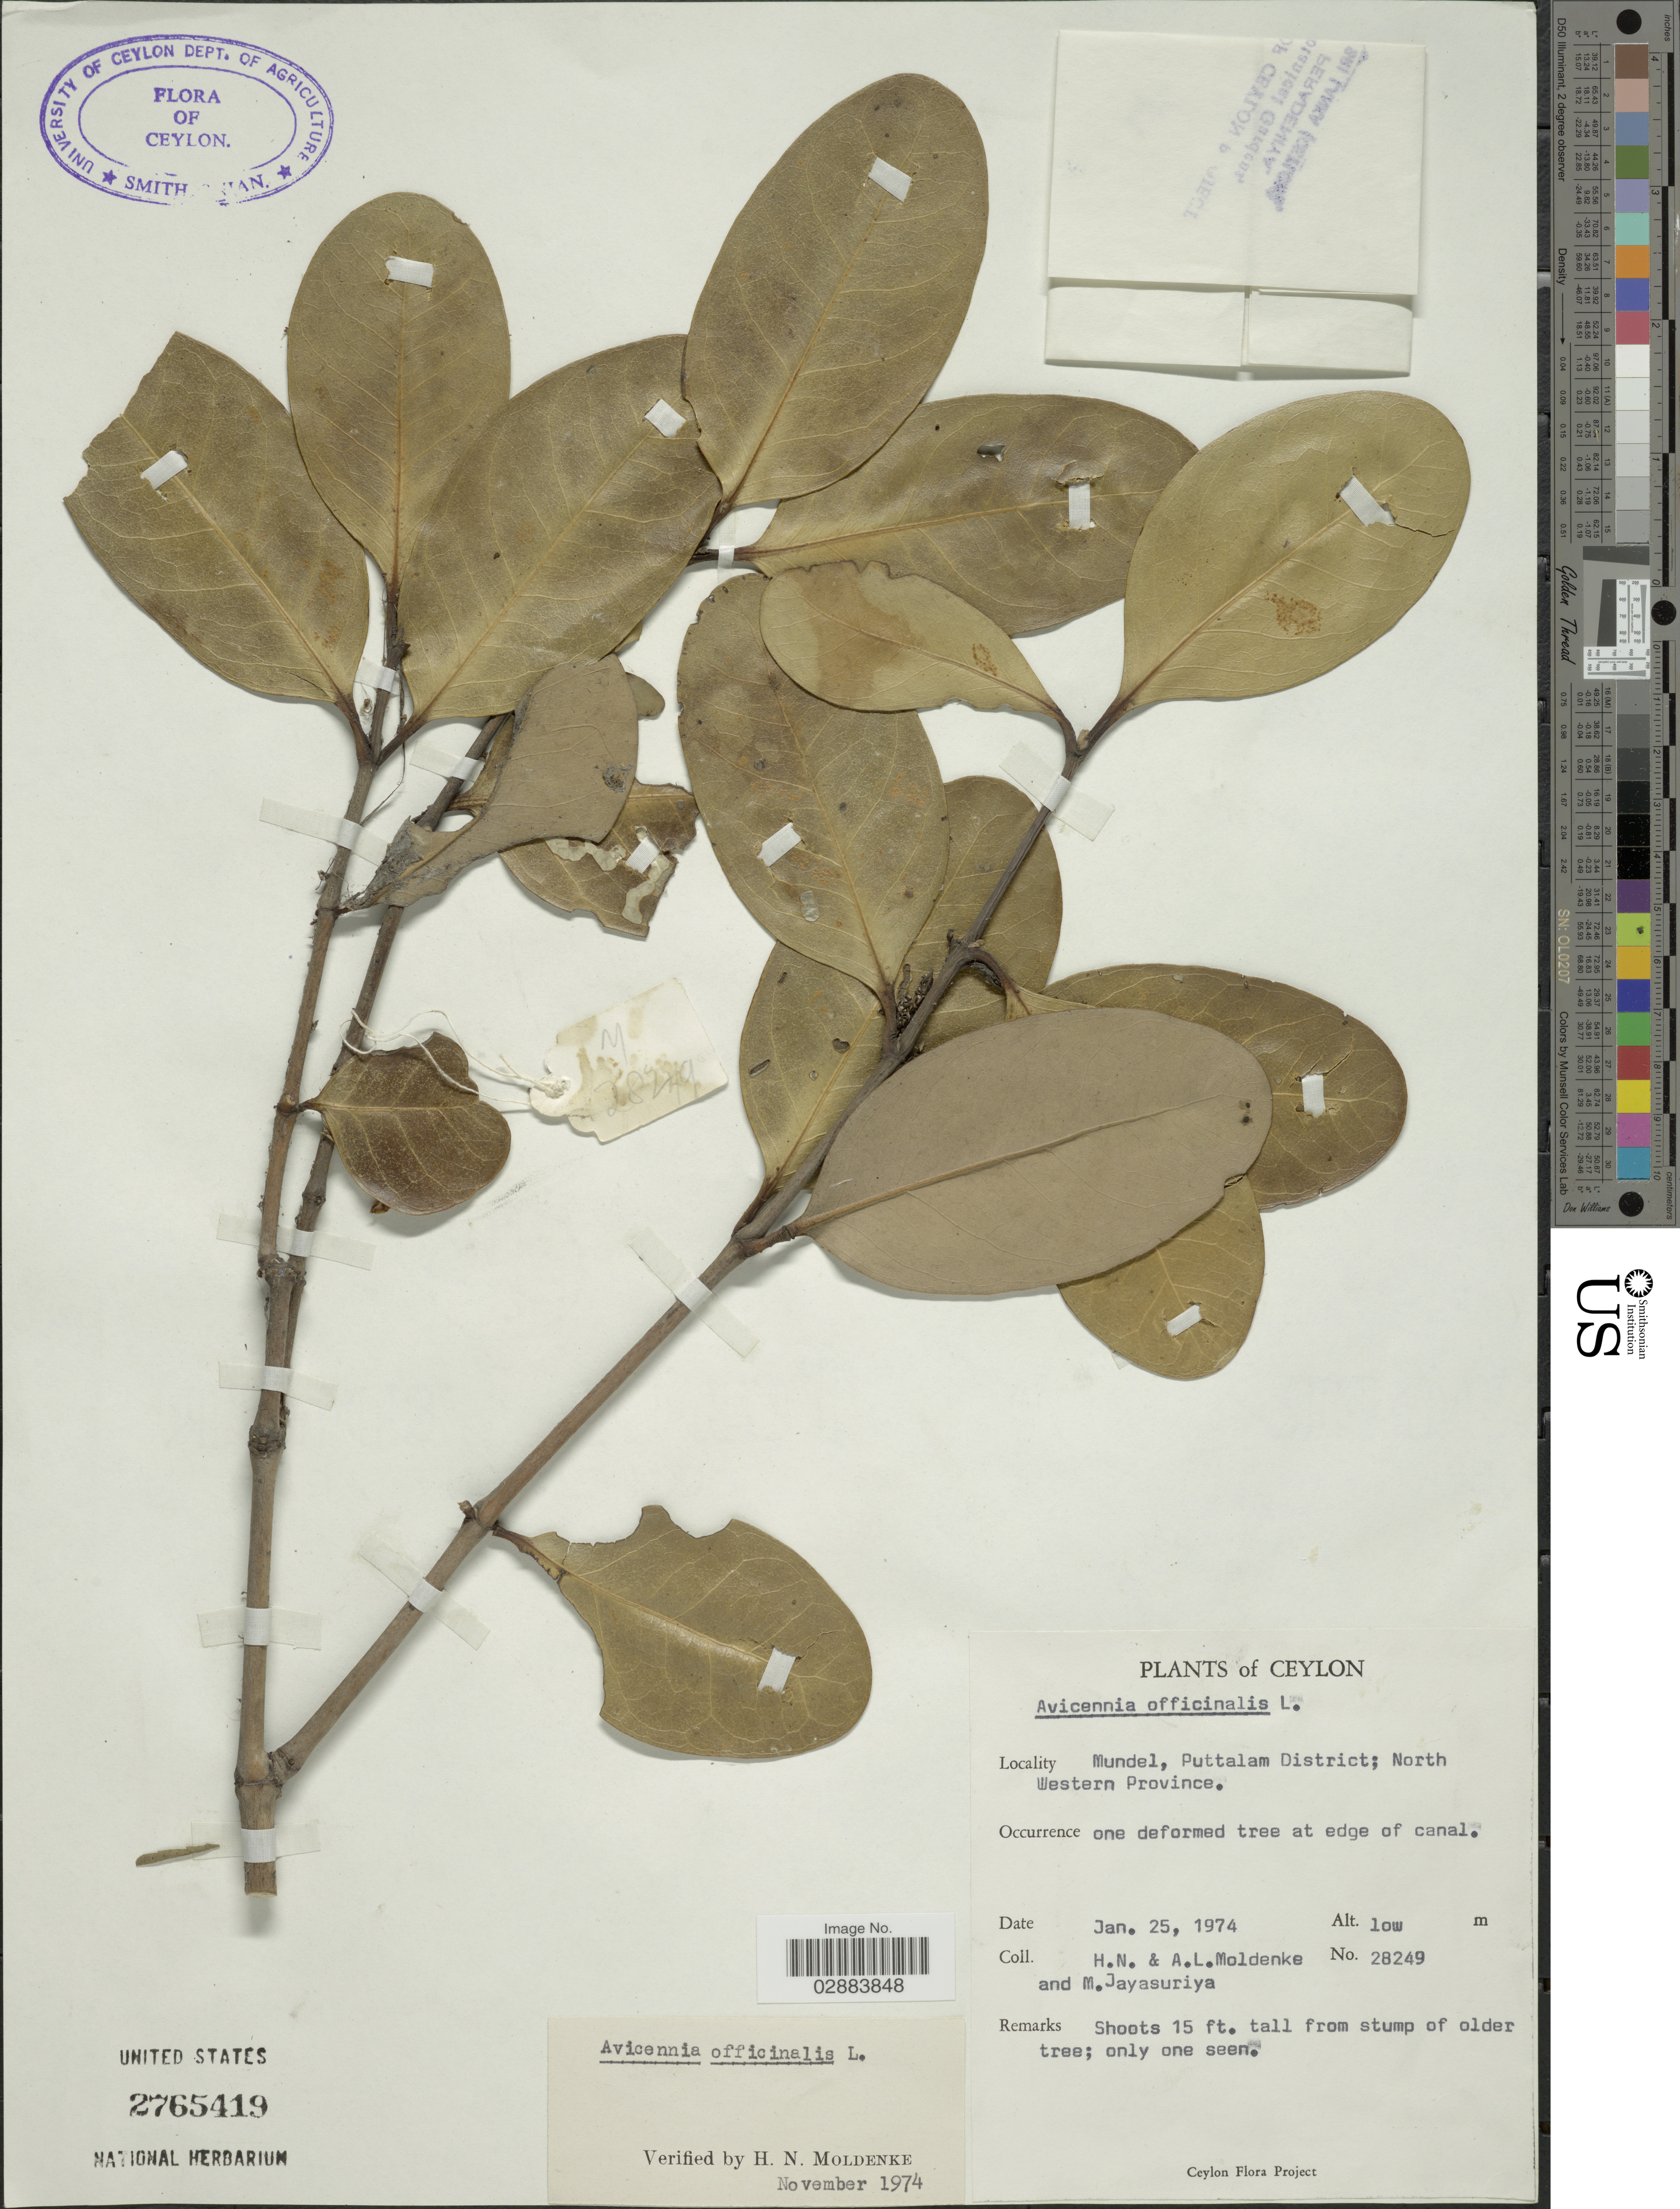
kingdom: Plantae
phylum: Tracheophyta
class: Magnoliopsida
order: Lamiales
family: Acanthaceae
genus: Avicennia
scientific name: Avicennia officinalis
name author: L.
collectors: H. N. Moldenke, A. L. Moldenke & M. Jayasuriya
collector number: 28249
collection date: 1974-01-25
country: Sri Lanka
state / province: North Western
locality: Ceylon. Mundel, Puttalam District; North Western Province.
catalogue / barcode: US 2765419